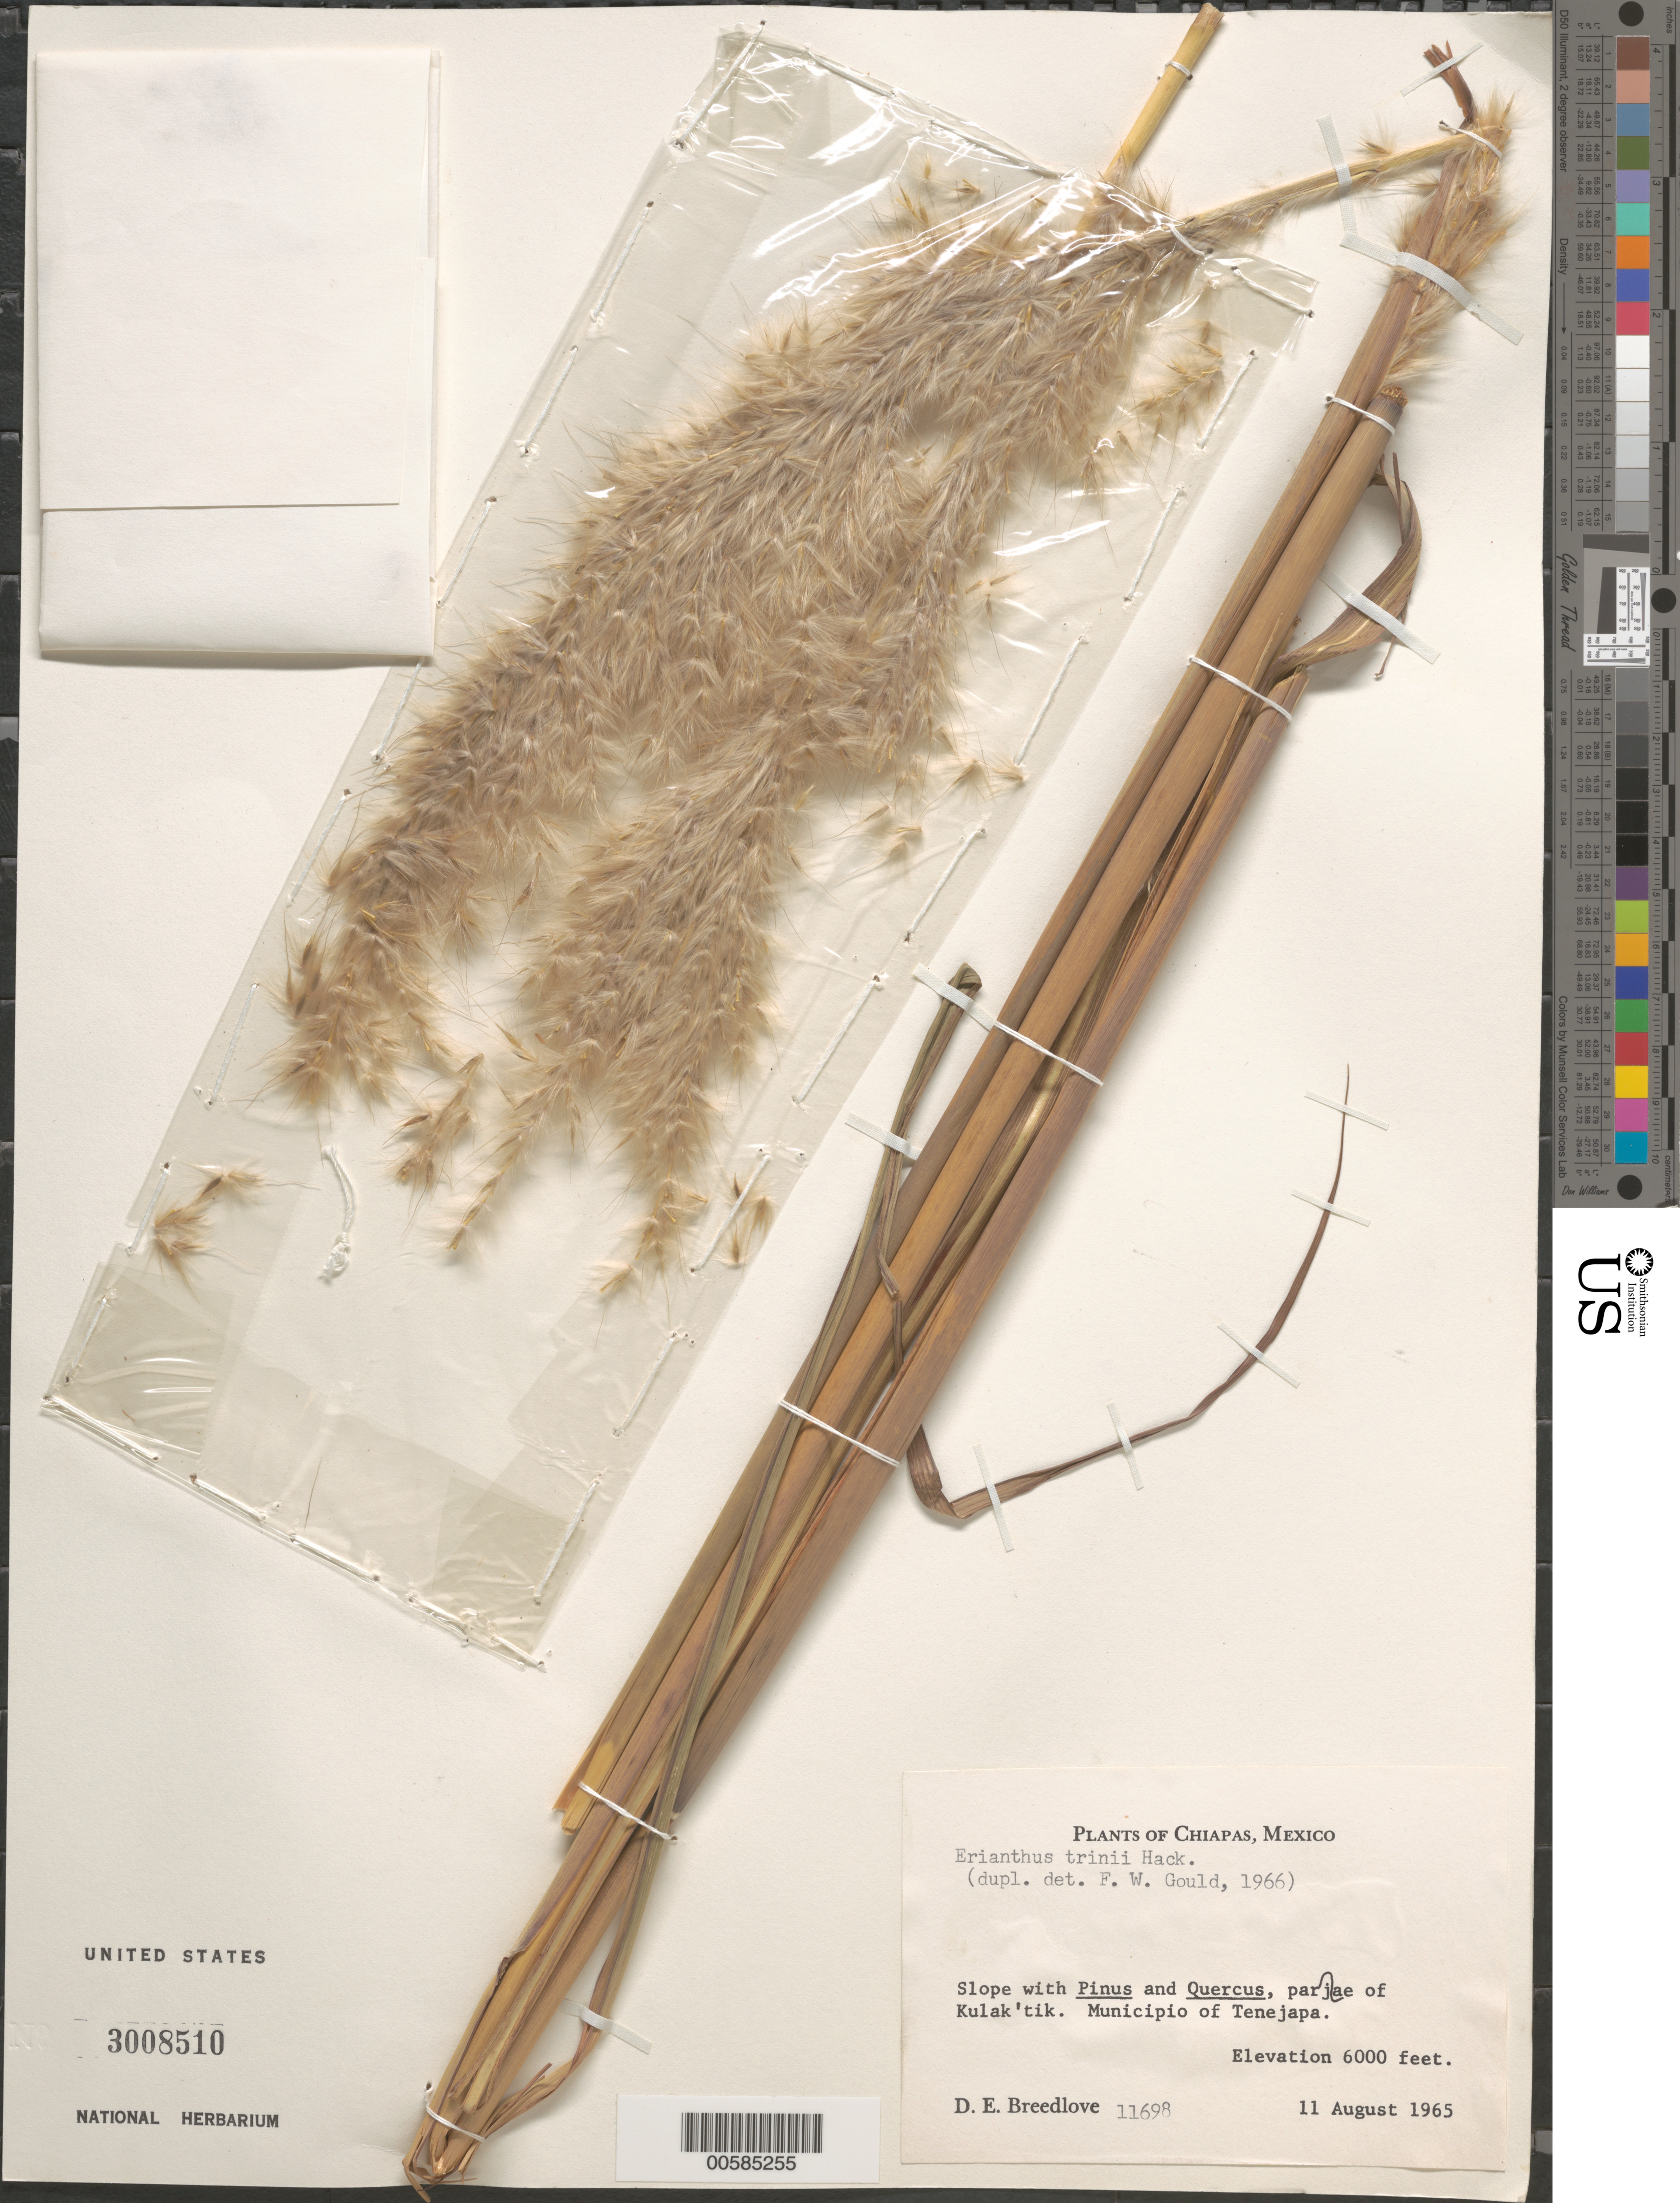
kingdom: Plantae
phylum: Tracheophyta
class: Liliopsida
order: Poales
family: Poaceae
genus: Erianthus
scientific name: Erianthus trinii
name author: Hack.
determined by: Gould, F. W.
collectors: D. E. Breedlove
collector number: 11698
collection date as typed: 11 Aug 1965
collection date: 1965-08-11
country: Mexico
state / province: Chiapas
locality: Municipio of Tenejapa, Paraje of Kulak'tik.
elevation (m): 1829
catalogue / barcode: US 3008510